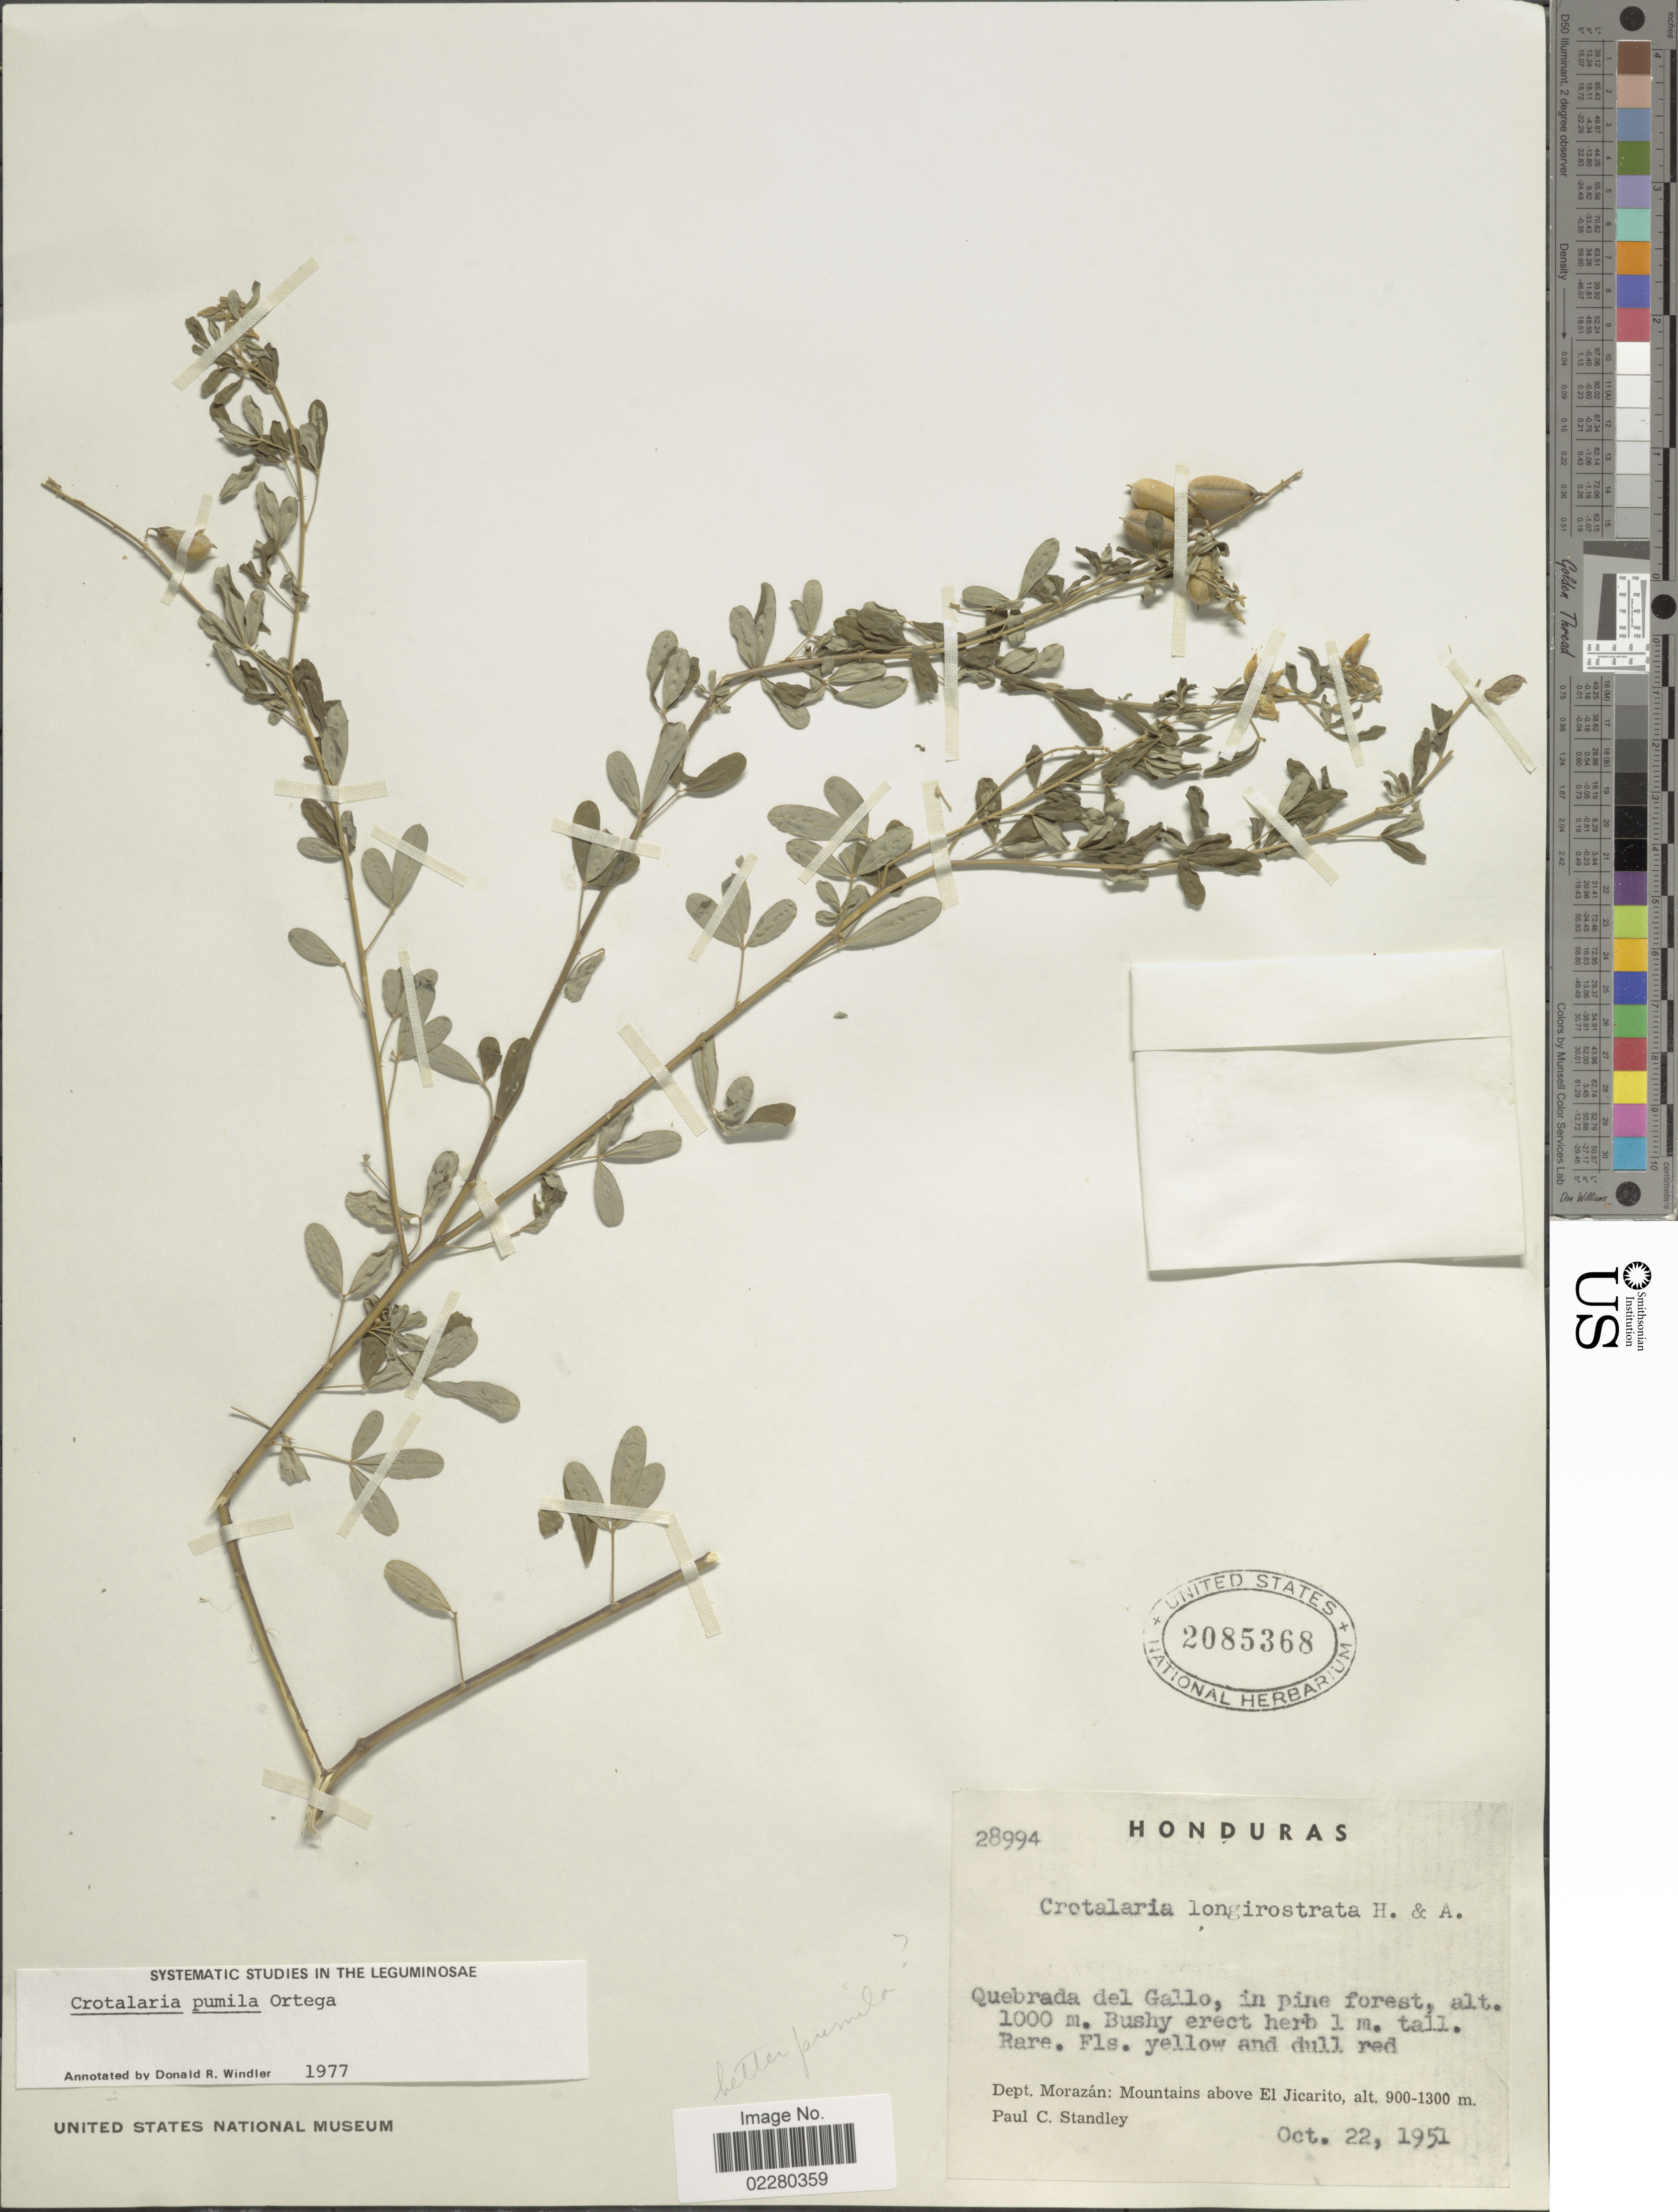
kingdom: Plantae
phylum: Tracheophyta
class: Magnoliopsida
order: Fabales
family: Fabaceae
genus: Crotalaria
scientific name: Crotalaria pumila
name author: Ortega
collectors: P. C. Standley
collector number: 28994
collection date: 1951-10-22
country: Honduras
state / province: Fco. Morazán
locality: Quebrada del Gallo, in pine forest. Dept. Morazán: Mountains above El Jicarito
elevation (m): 900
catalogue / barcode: US 2085368